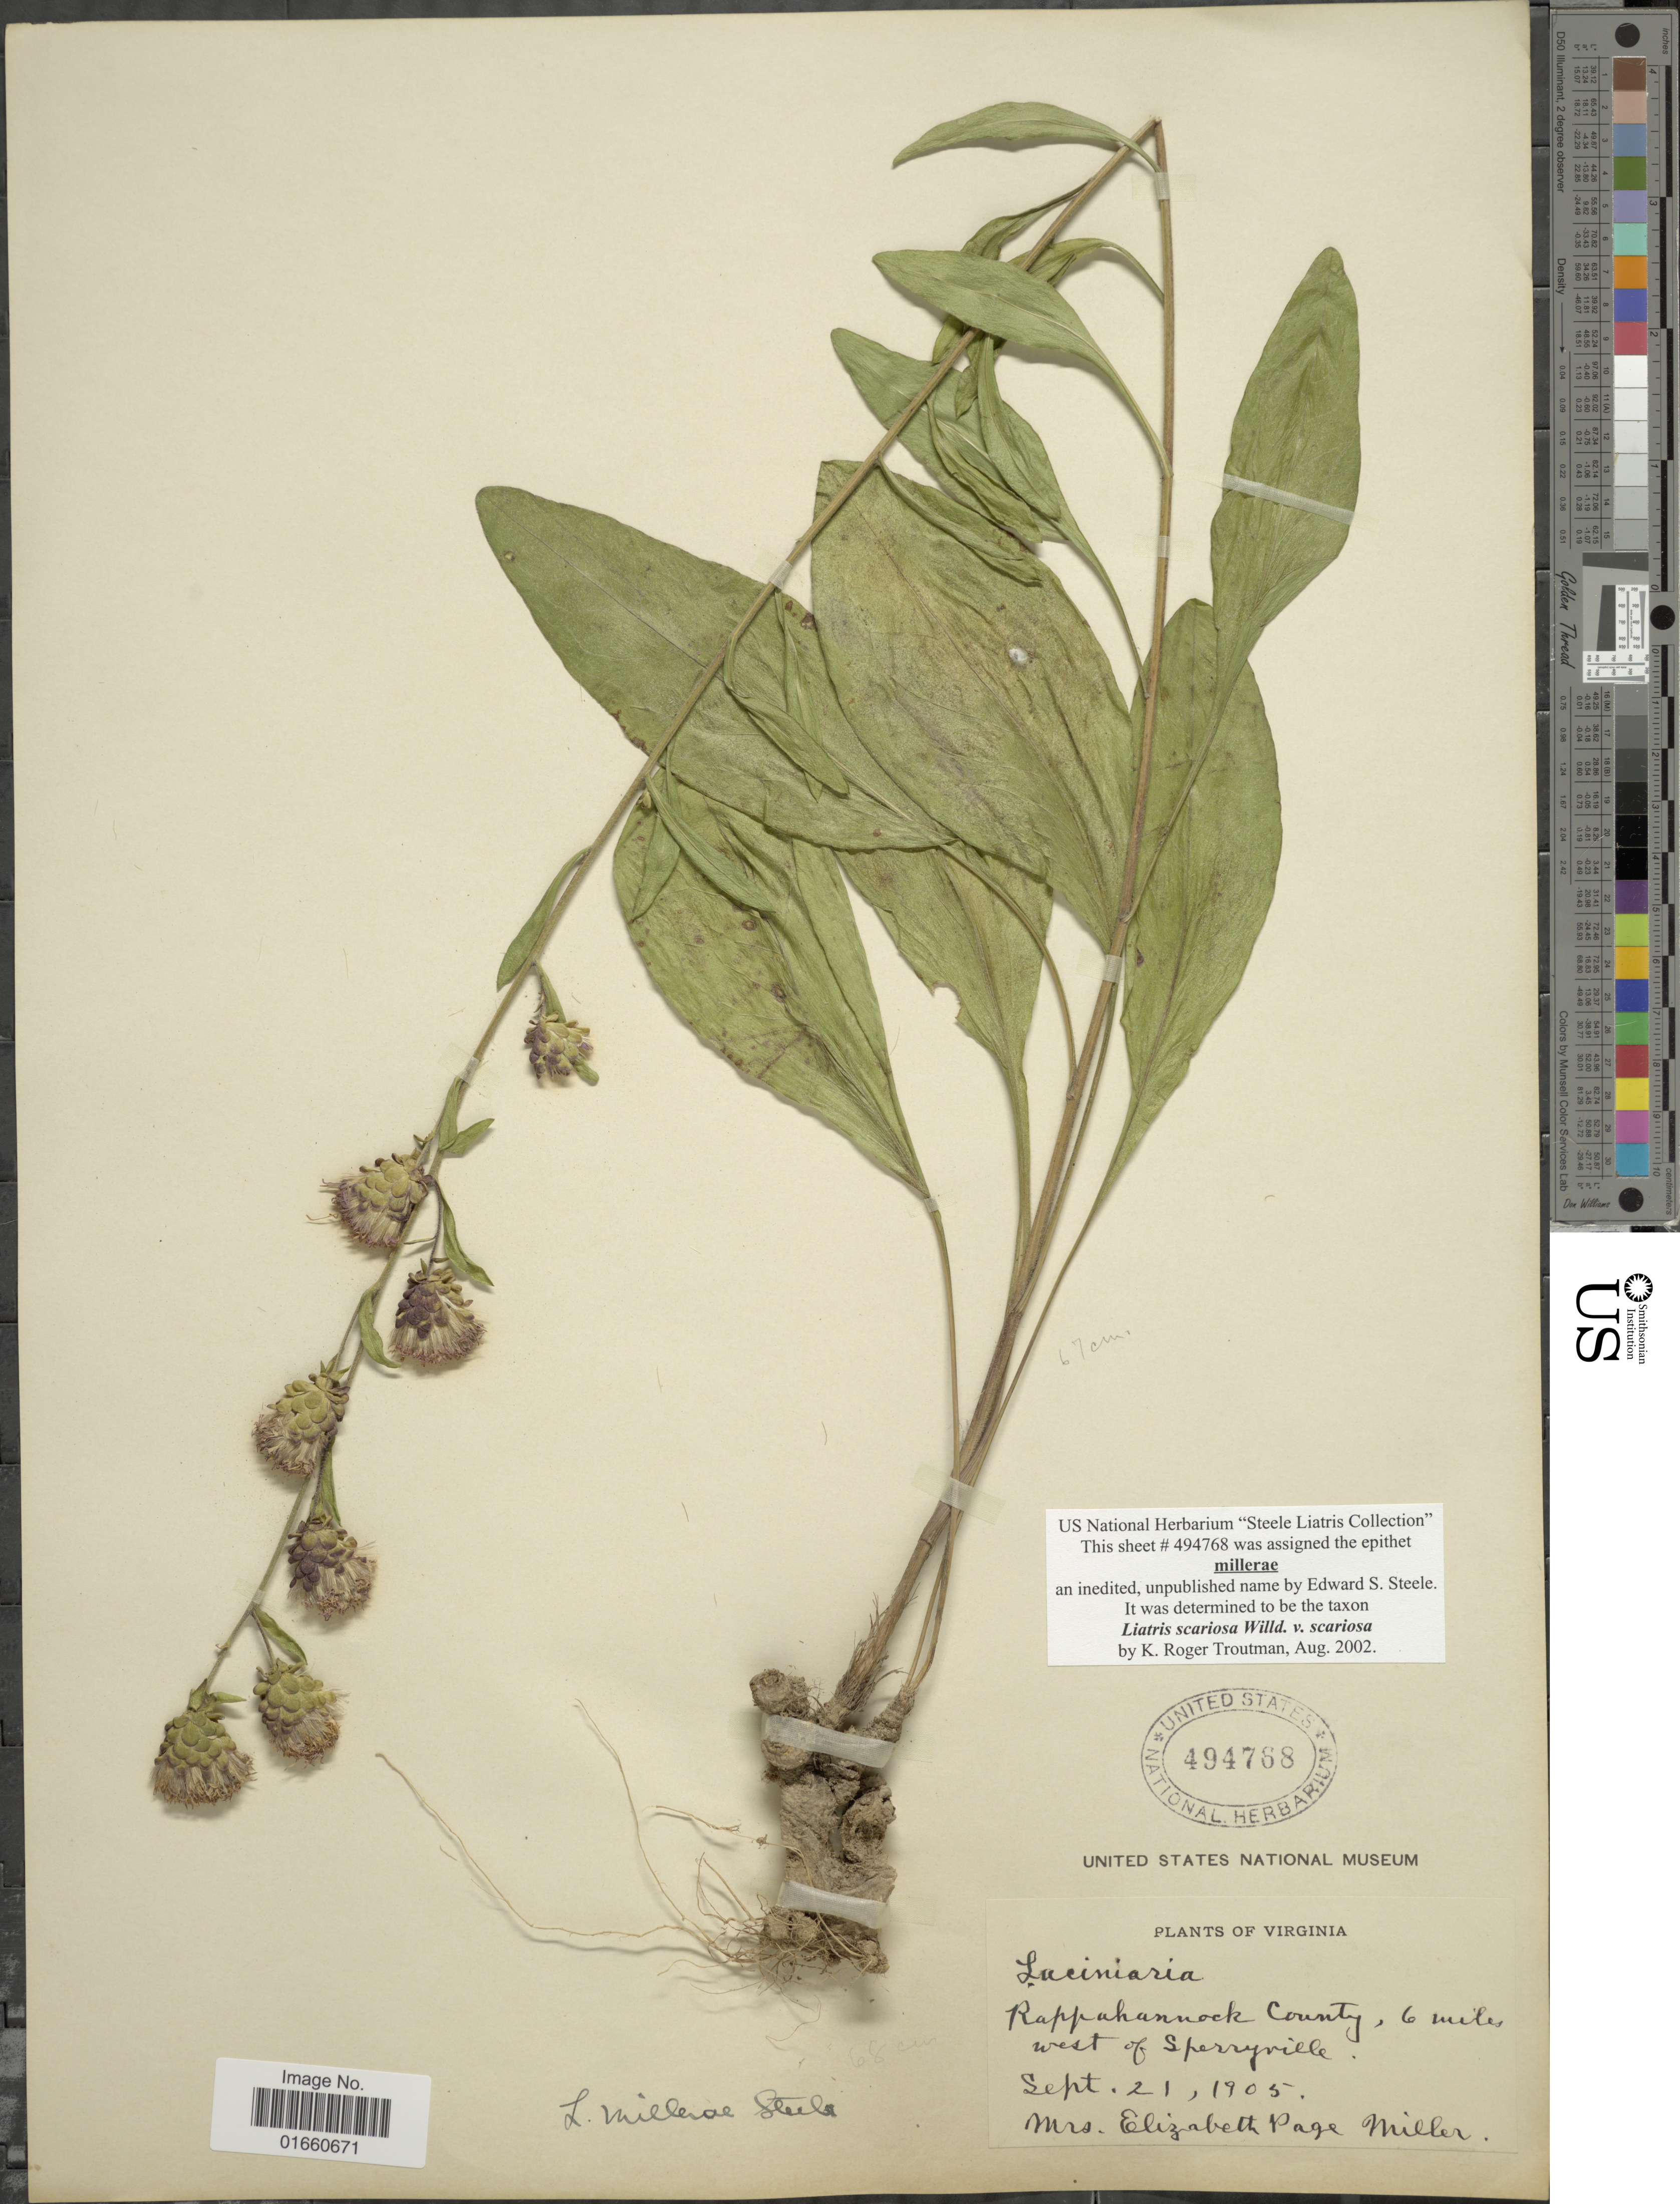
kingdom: Plantae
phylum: Tracheophyta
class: Magnoliopsida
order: Asterales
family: Asteraceae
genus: Liatris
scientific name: Liatris scariosa var. scariosa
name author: Willd.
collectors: E. P. Miller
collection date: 1905-09-21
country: United States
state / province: Virginia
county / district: Rappahannock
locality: Rappahannock County, 6 miles west of Sperryville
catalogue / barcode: US 494768